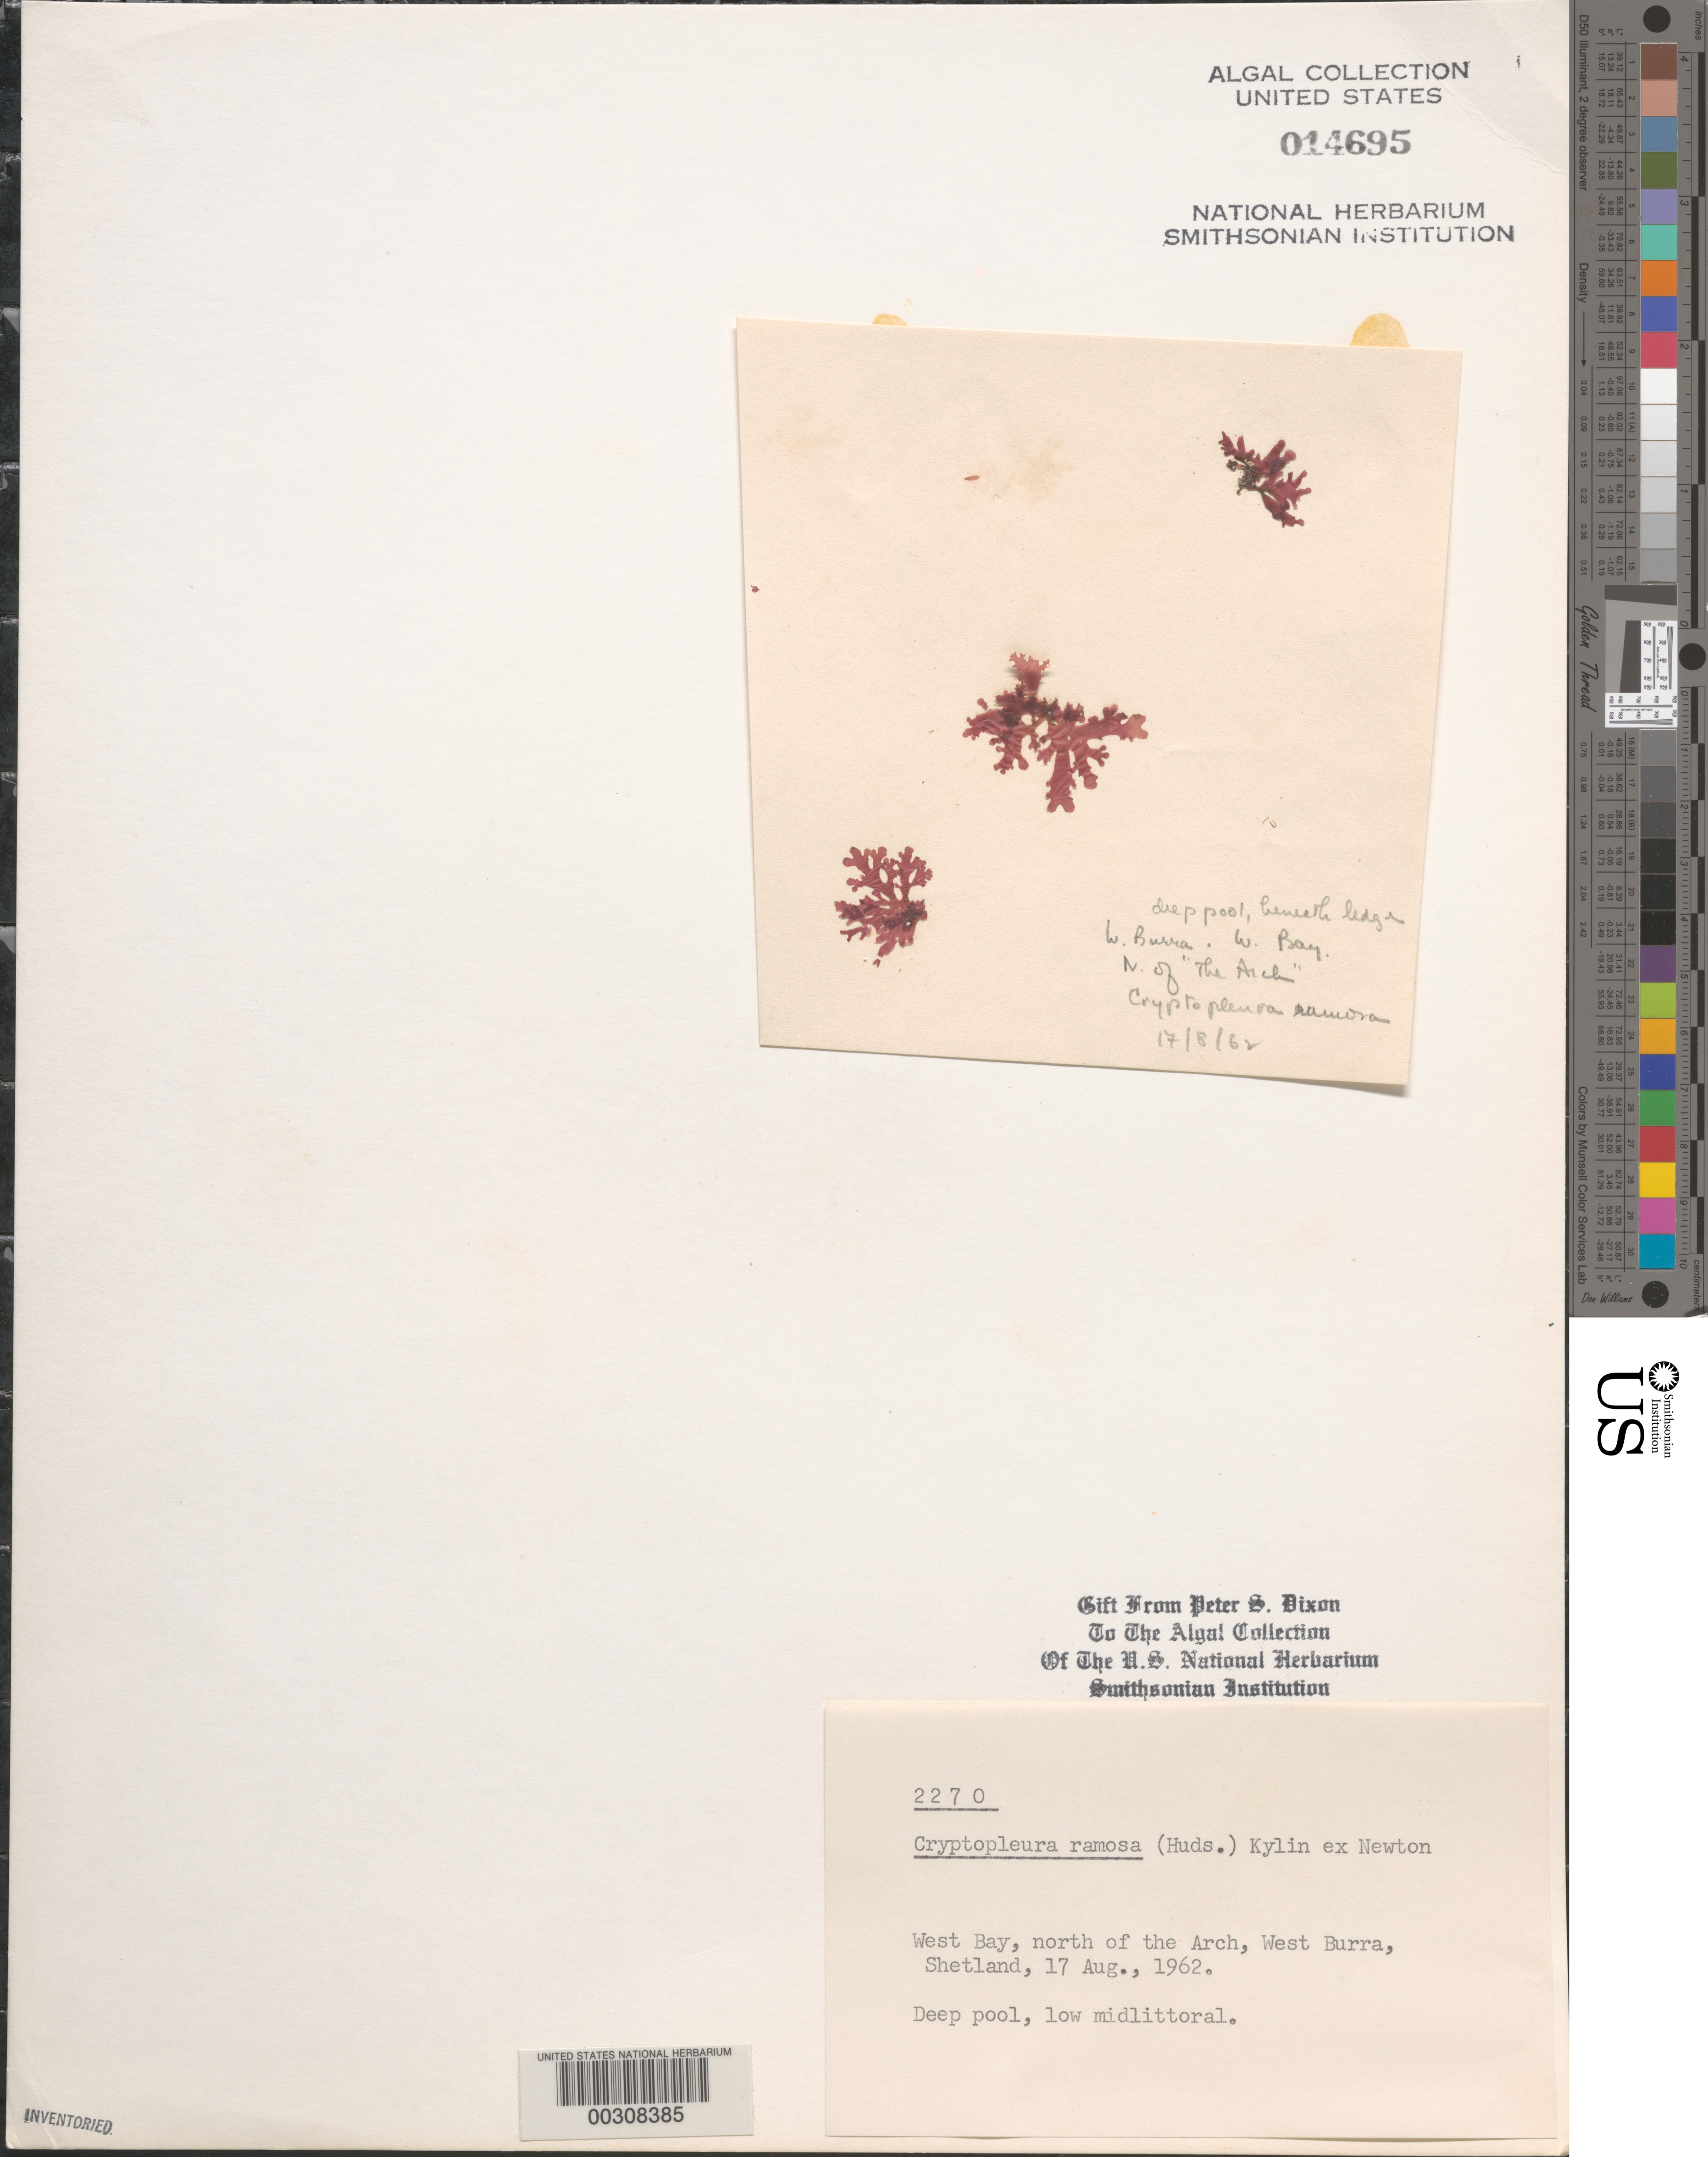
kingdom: Plantae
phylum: Rhodophyta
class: Florideophyceae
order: Ceramiales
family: Delesseriaceae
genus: Cryptopleura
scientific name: Cryptopleura ramosa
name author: (Huds.) L.M. Newton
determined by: Dixon, P. S.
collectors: P. S. Dixon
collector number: PSD 2270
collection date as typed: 17 Aug 1962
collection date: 1962-08-17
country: United Kingdom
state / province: Scotland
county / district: Shetland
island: West Burra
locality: West Bay, north of the Arch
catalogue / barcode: US 14695